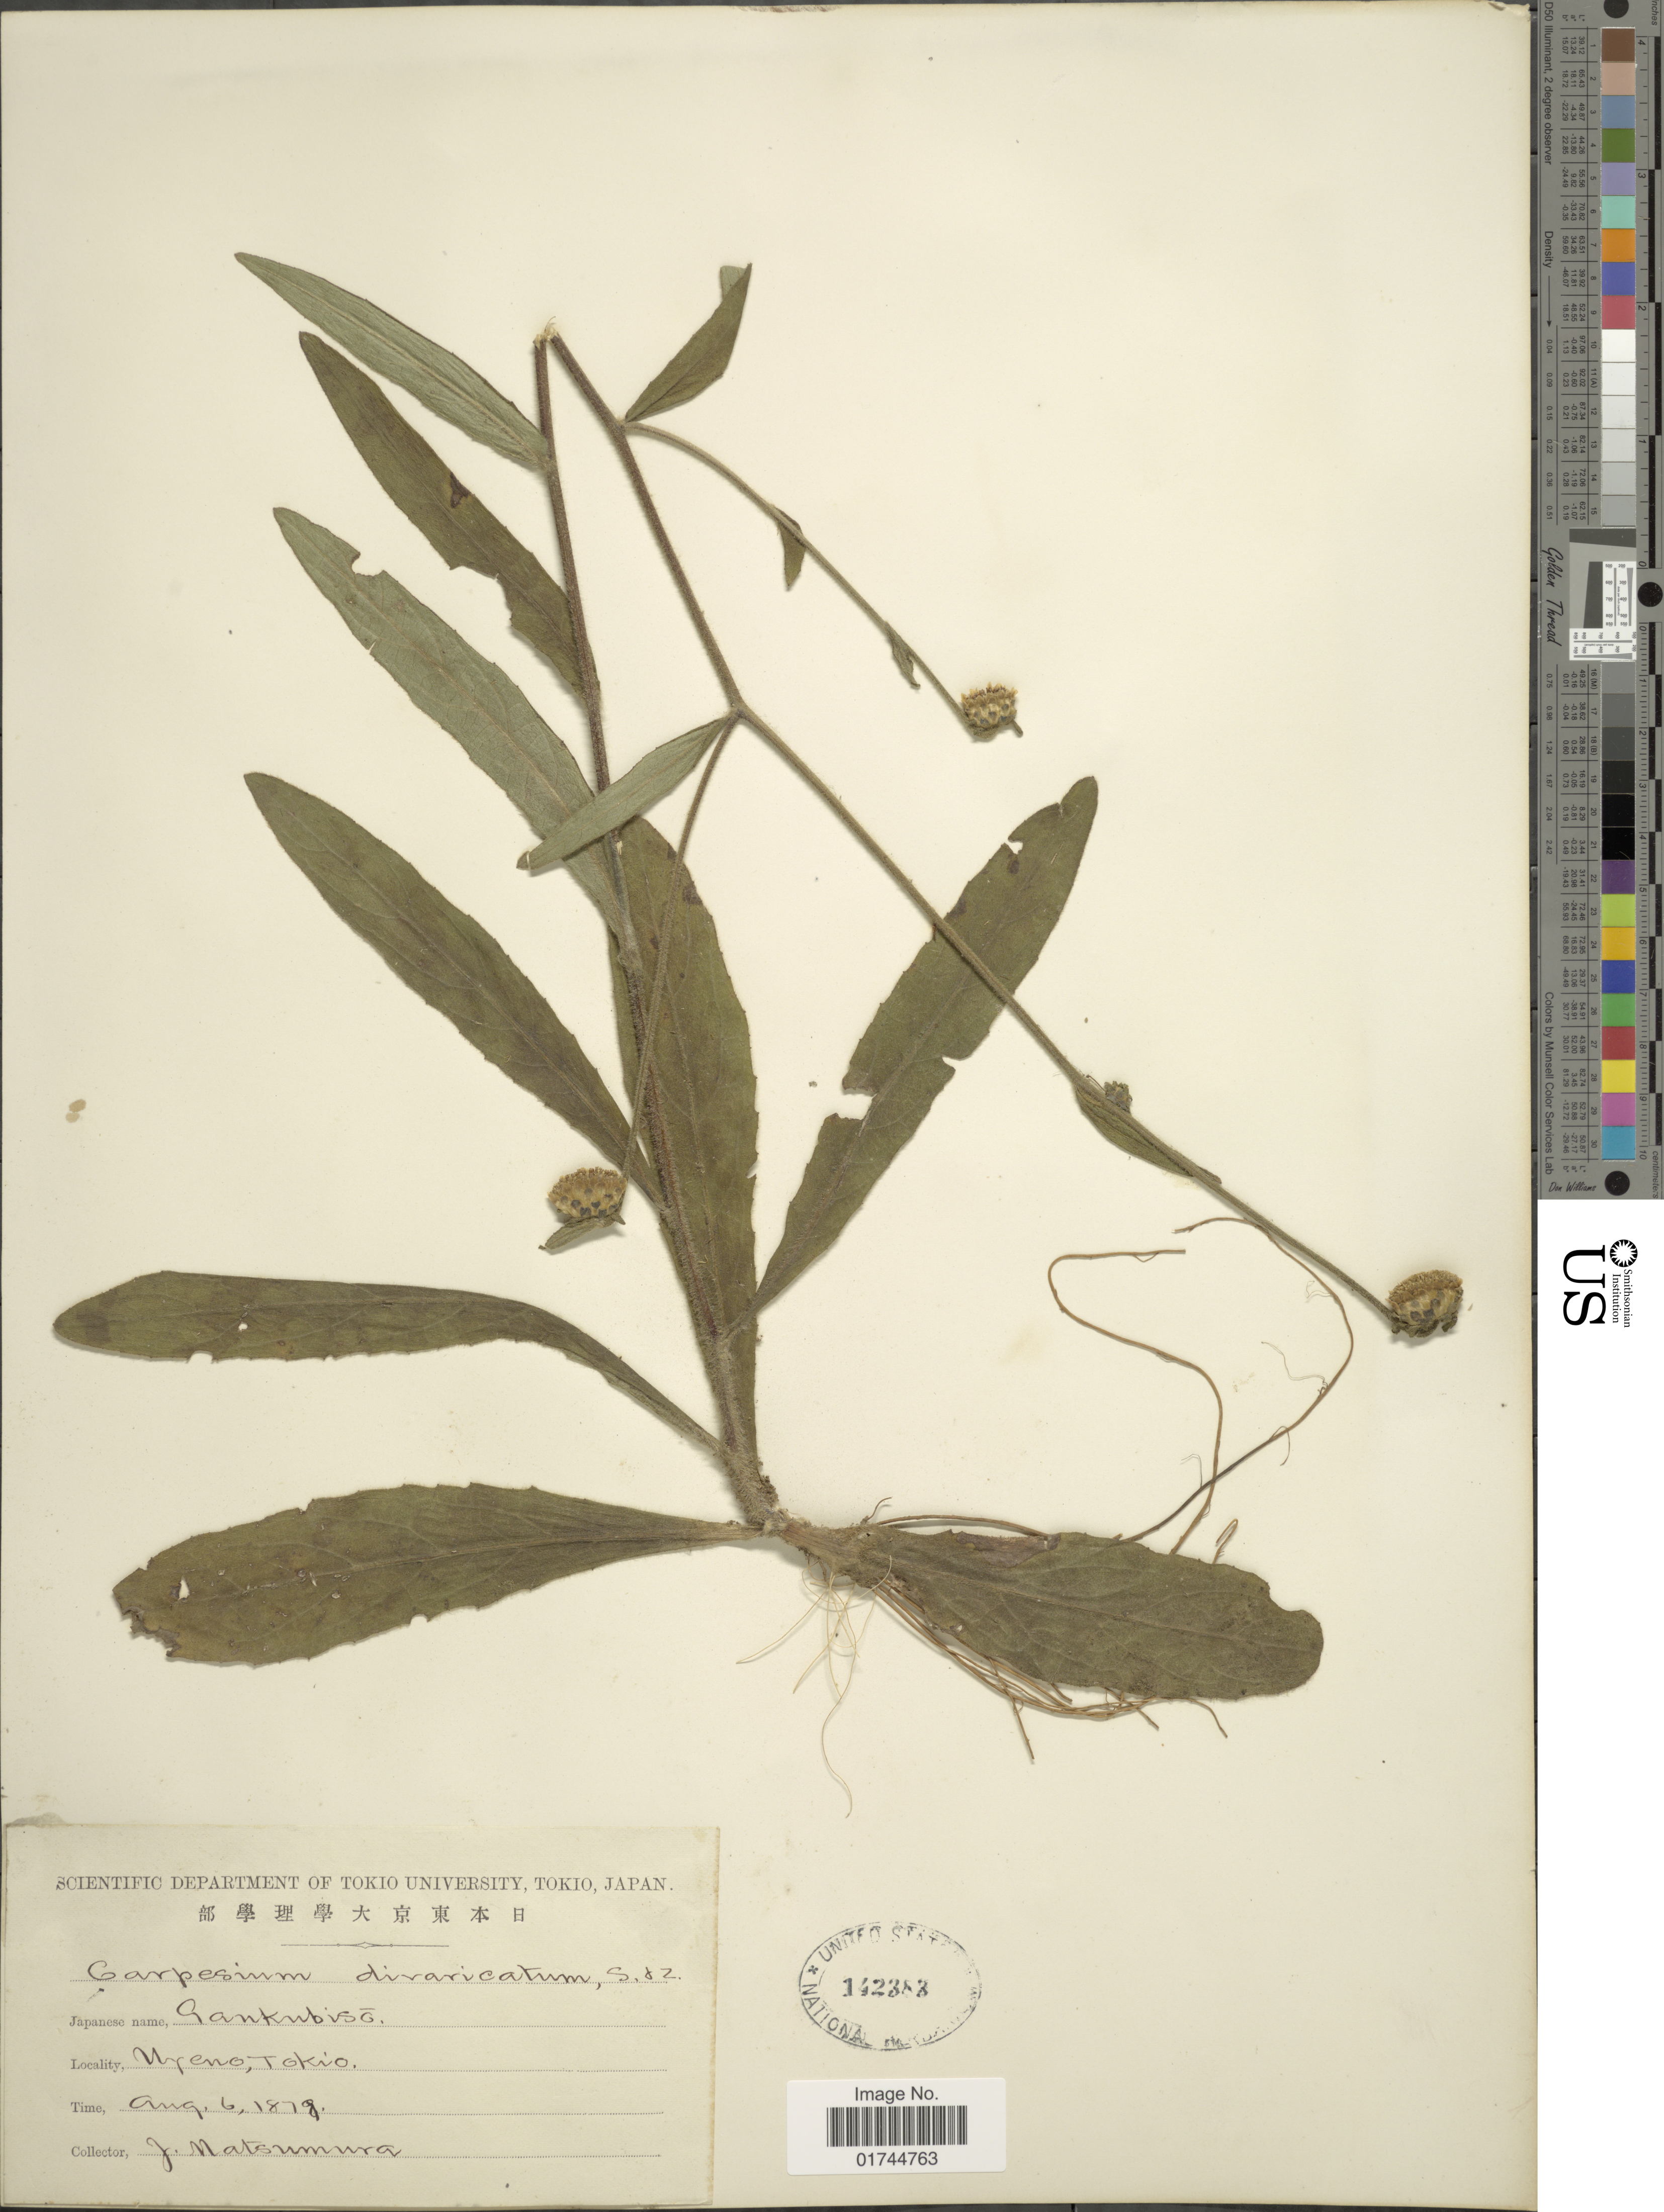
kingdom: Plantae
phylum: Tracheophyta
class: Magnoliopsida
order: Asterales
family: Asteraceae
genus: Carpesium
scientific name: Carpesium glossophyllum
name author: Maxim.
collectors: J. Matsumura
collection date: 1879-08-06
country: Japan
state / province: Tokyo, Federal City of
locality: Uyeno, Tokio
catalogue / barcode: US 142383